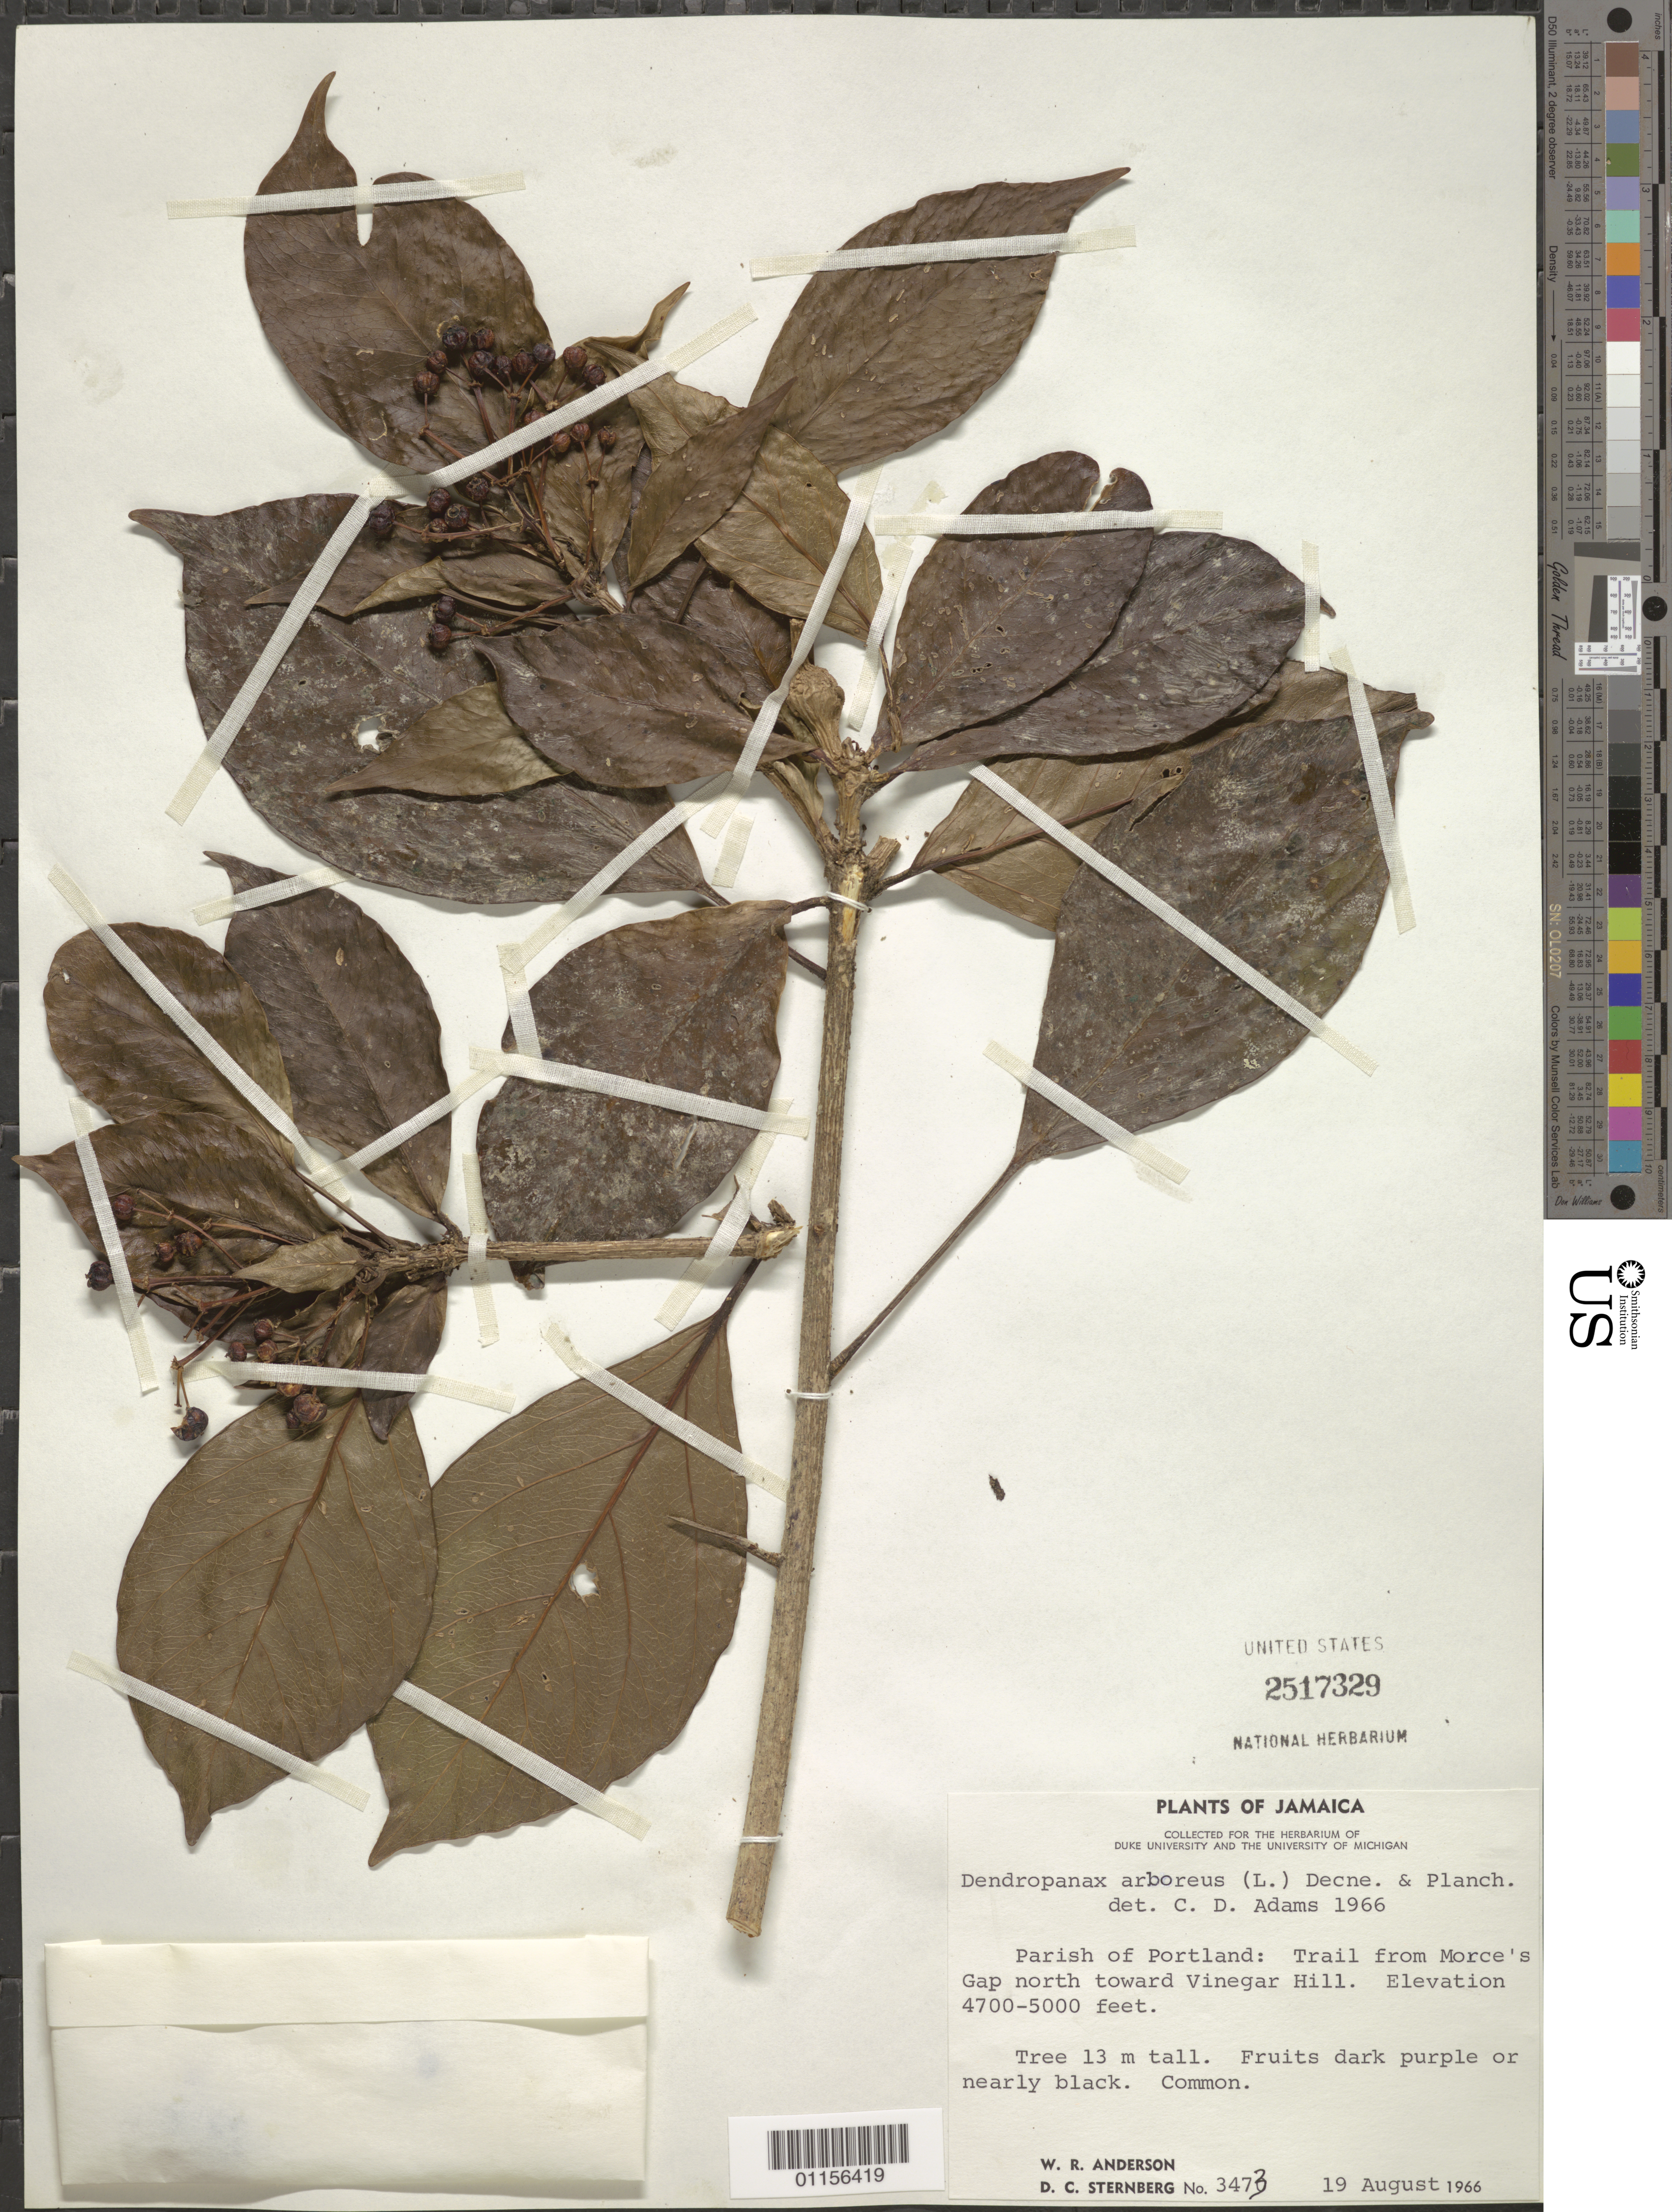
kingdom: Plantae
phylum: Tracheophyta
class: Magnoliopsida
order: Apiales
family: Araliaceae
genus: Dendropanax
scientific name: Dendropanax arboreus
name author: (L.) Decne. & Planch.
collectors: W. R. Anderson & D. Sternberg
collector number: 3473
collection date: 1966-08-19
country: Jamaica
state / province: Portland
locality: Trail from Morce's Gap N toward Vinegar Hill.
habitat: Tree. Common.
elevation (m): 1433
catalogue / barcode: US 2517329